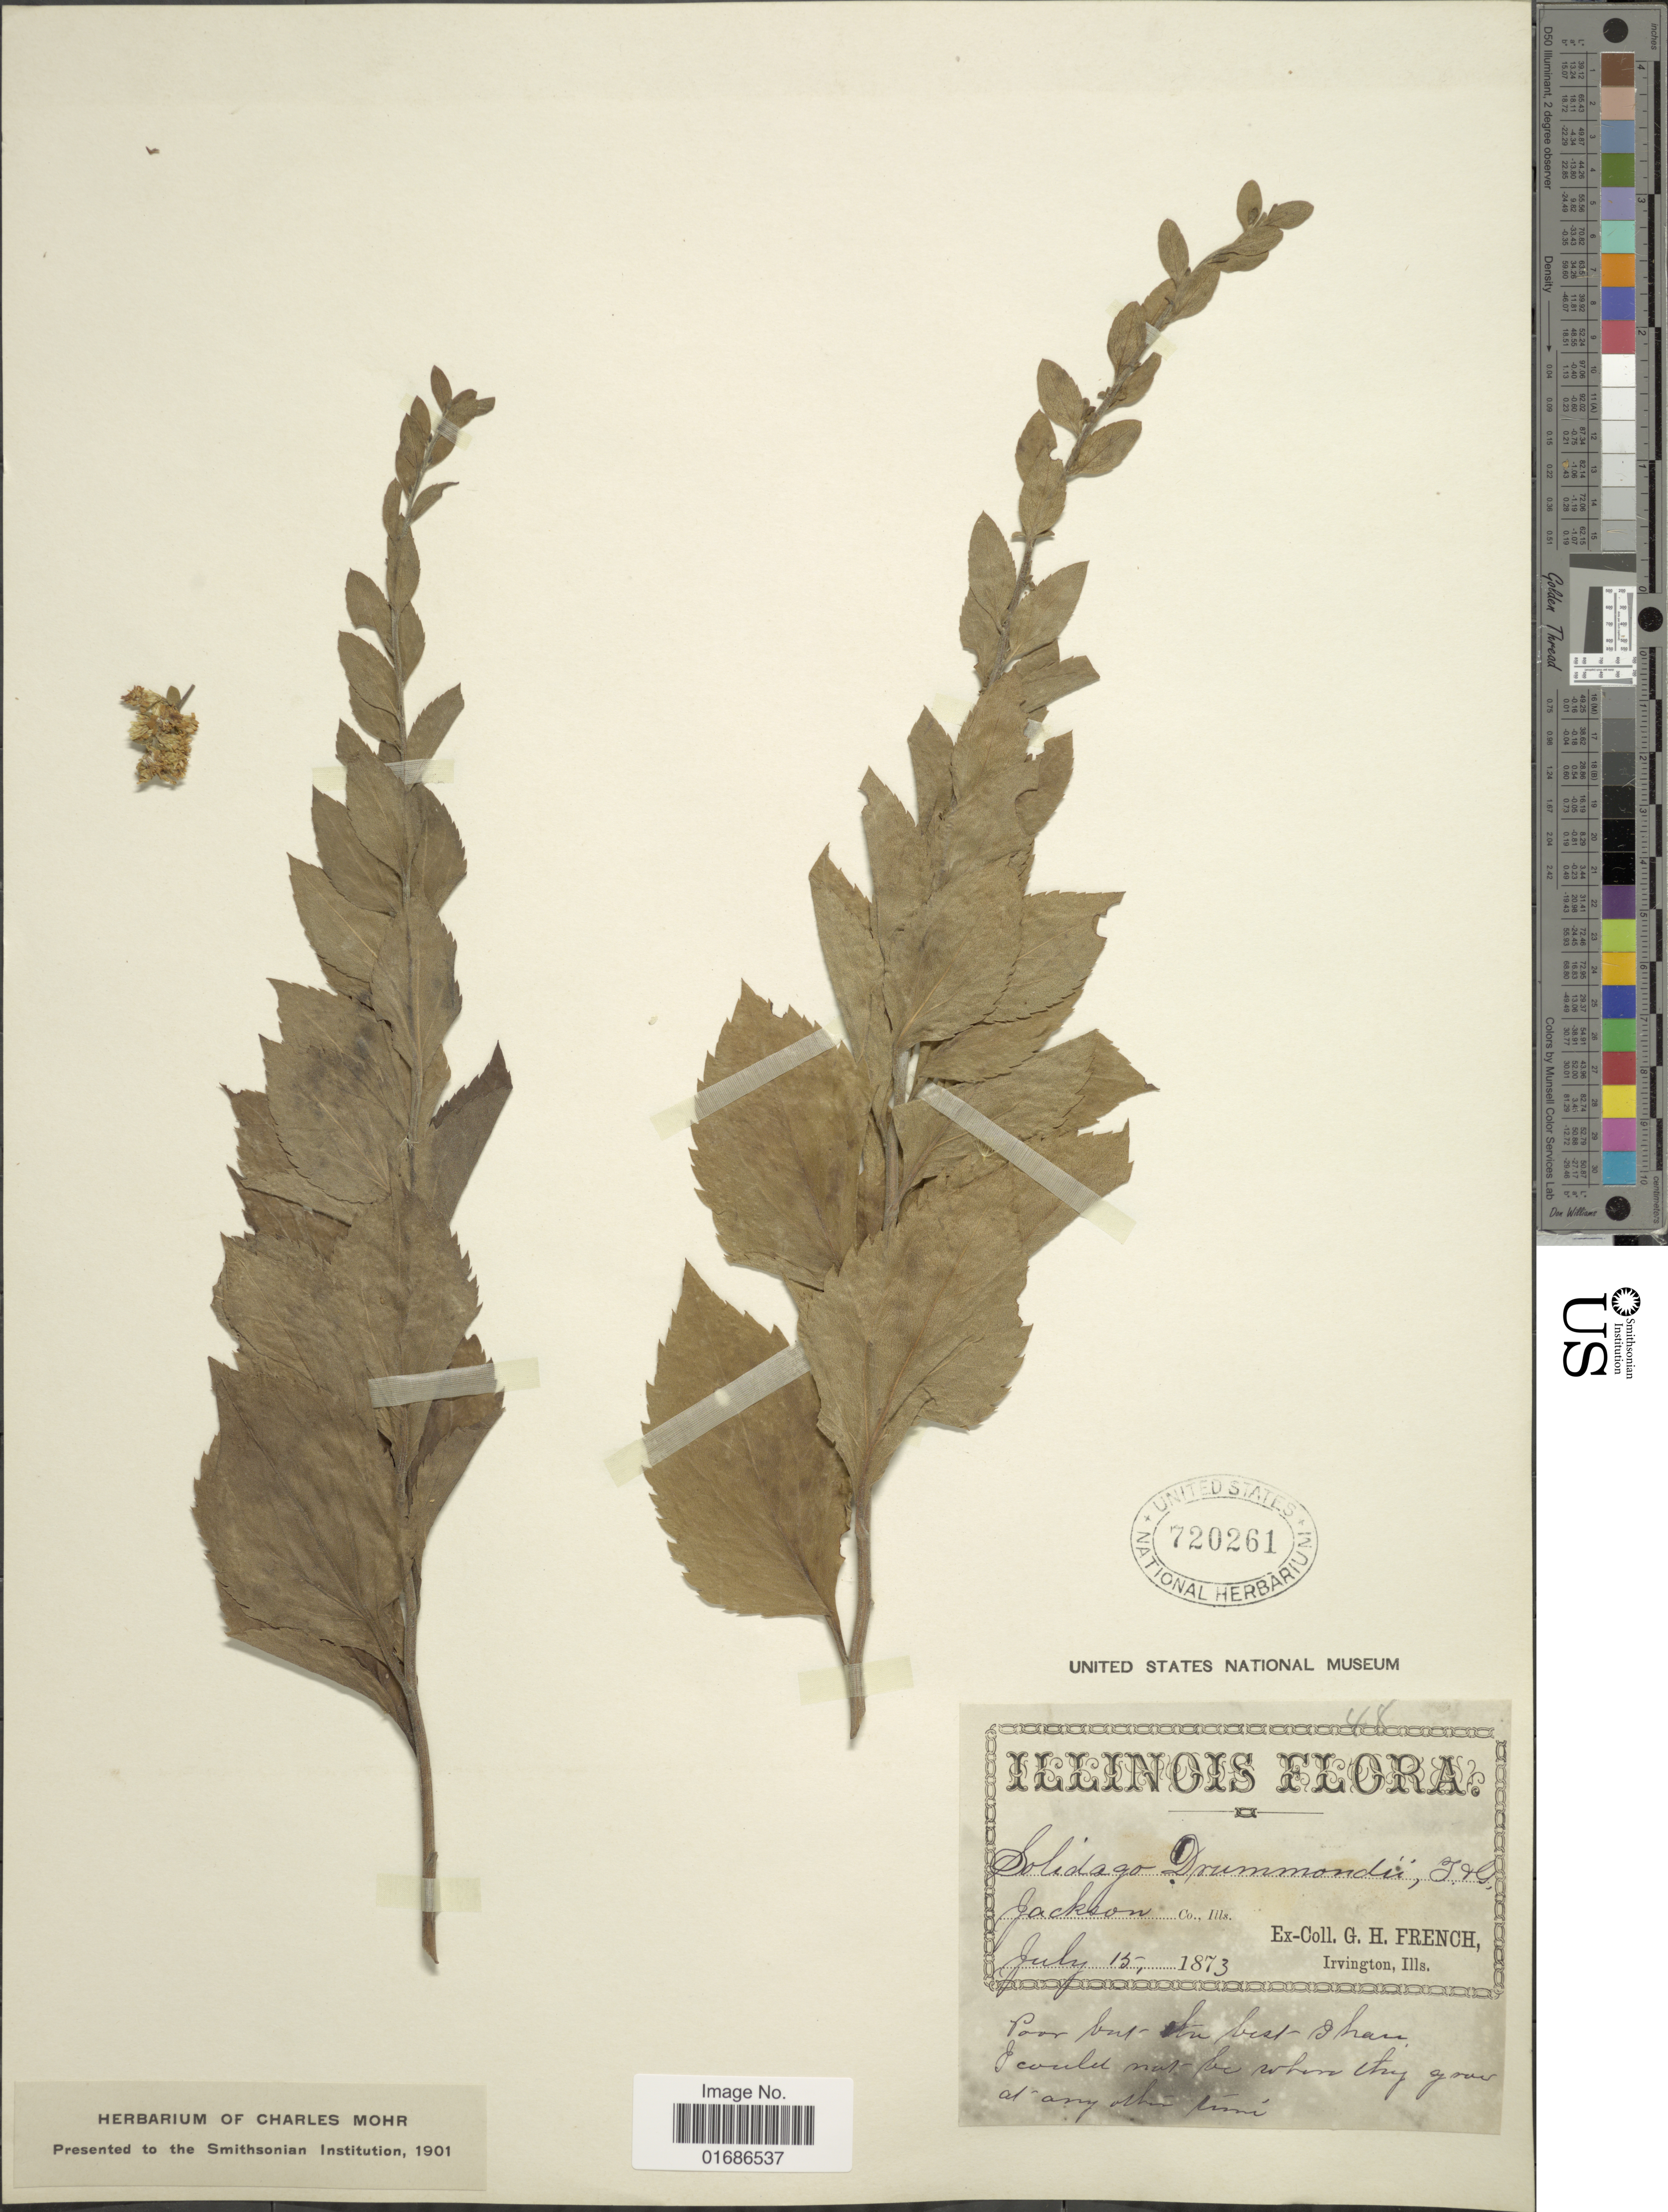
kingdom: Plantae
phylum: Tracheophyta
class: Magnoliopsida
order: Asterales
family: Asteraceae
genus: Solidago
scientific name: Solidago drummondii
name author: Torr. & A. Gray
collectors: G. H. French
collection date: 1873-07-15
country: United States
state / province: Illinois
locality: Jackson Co.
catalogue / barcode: US 720261